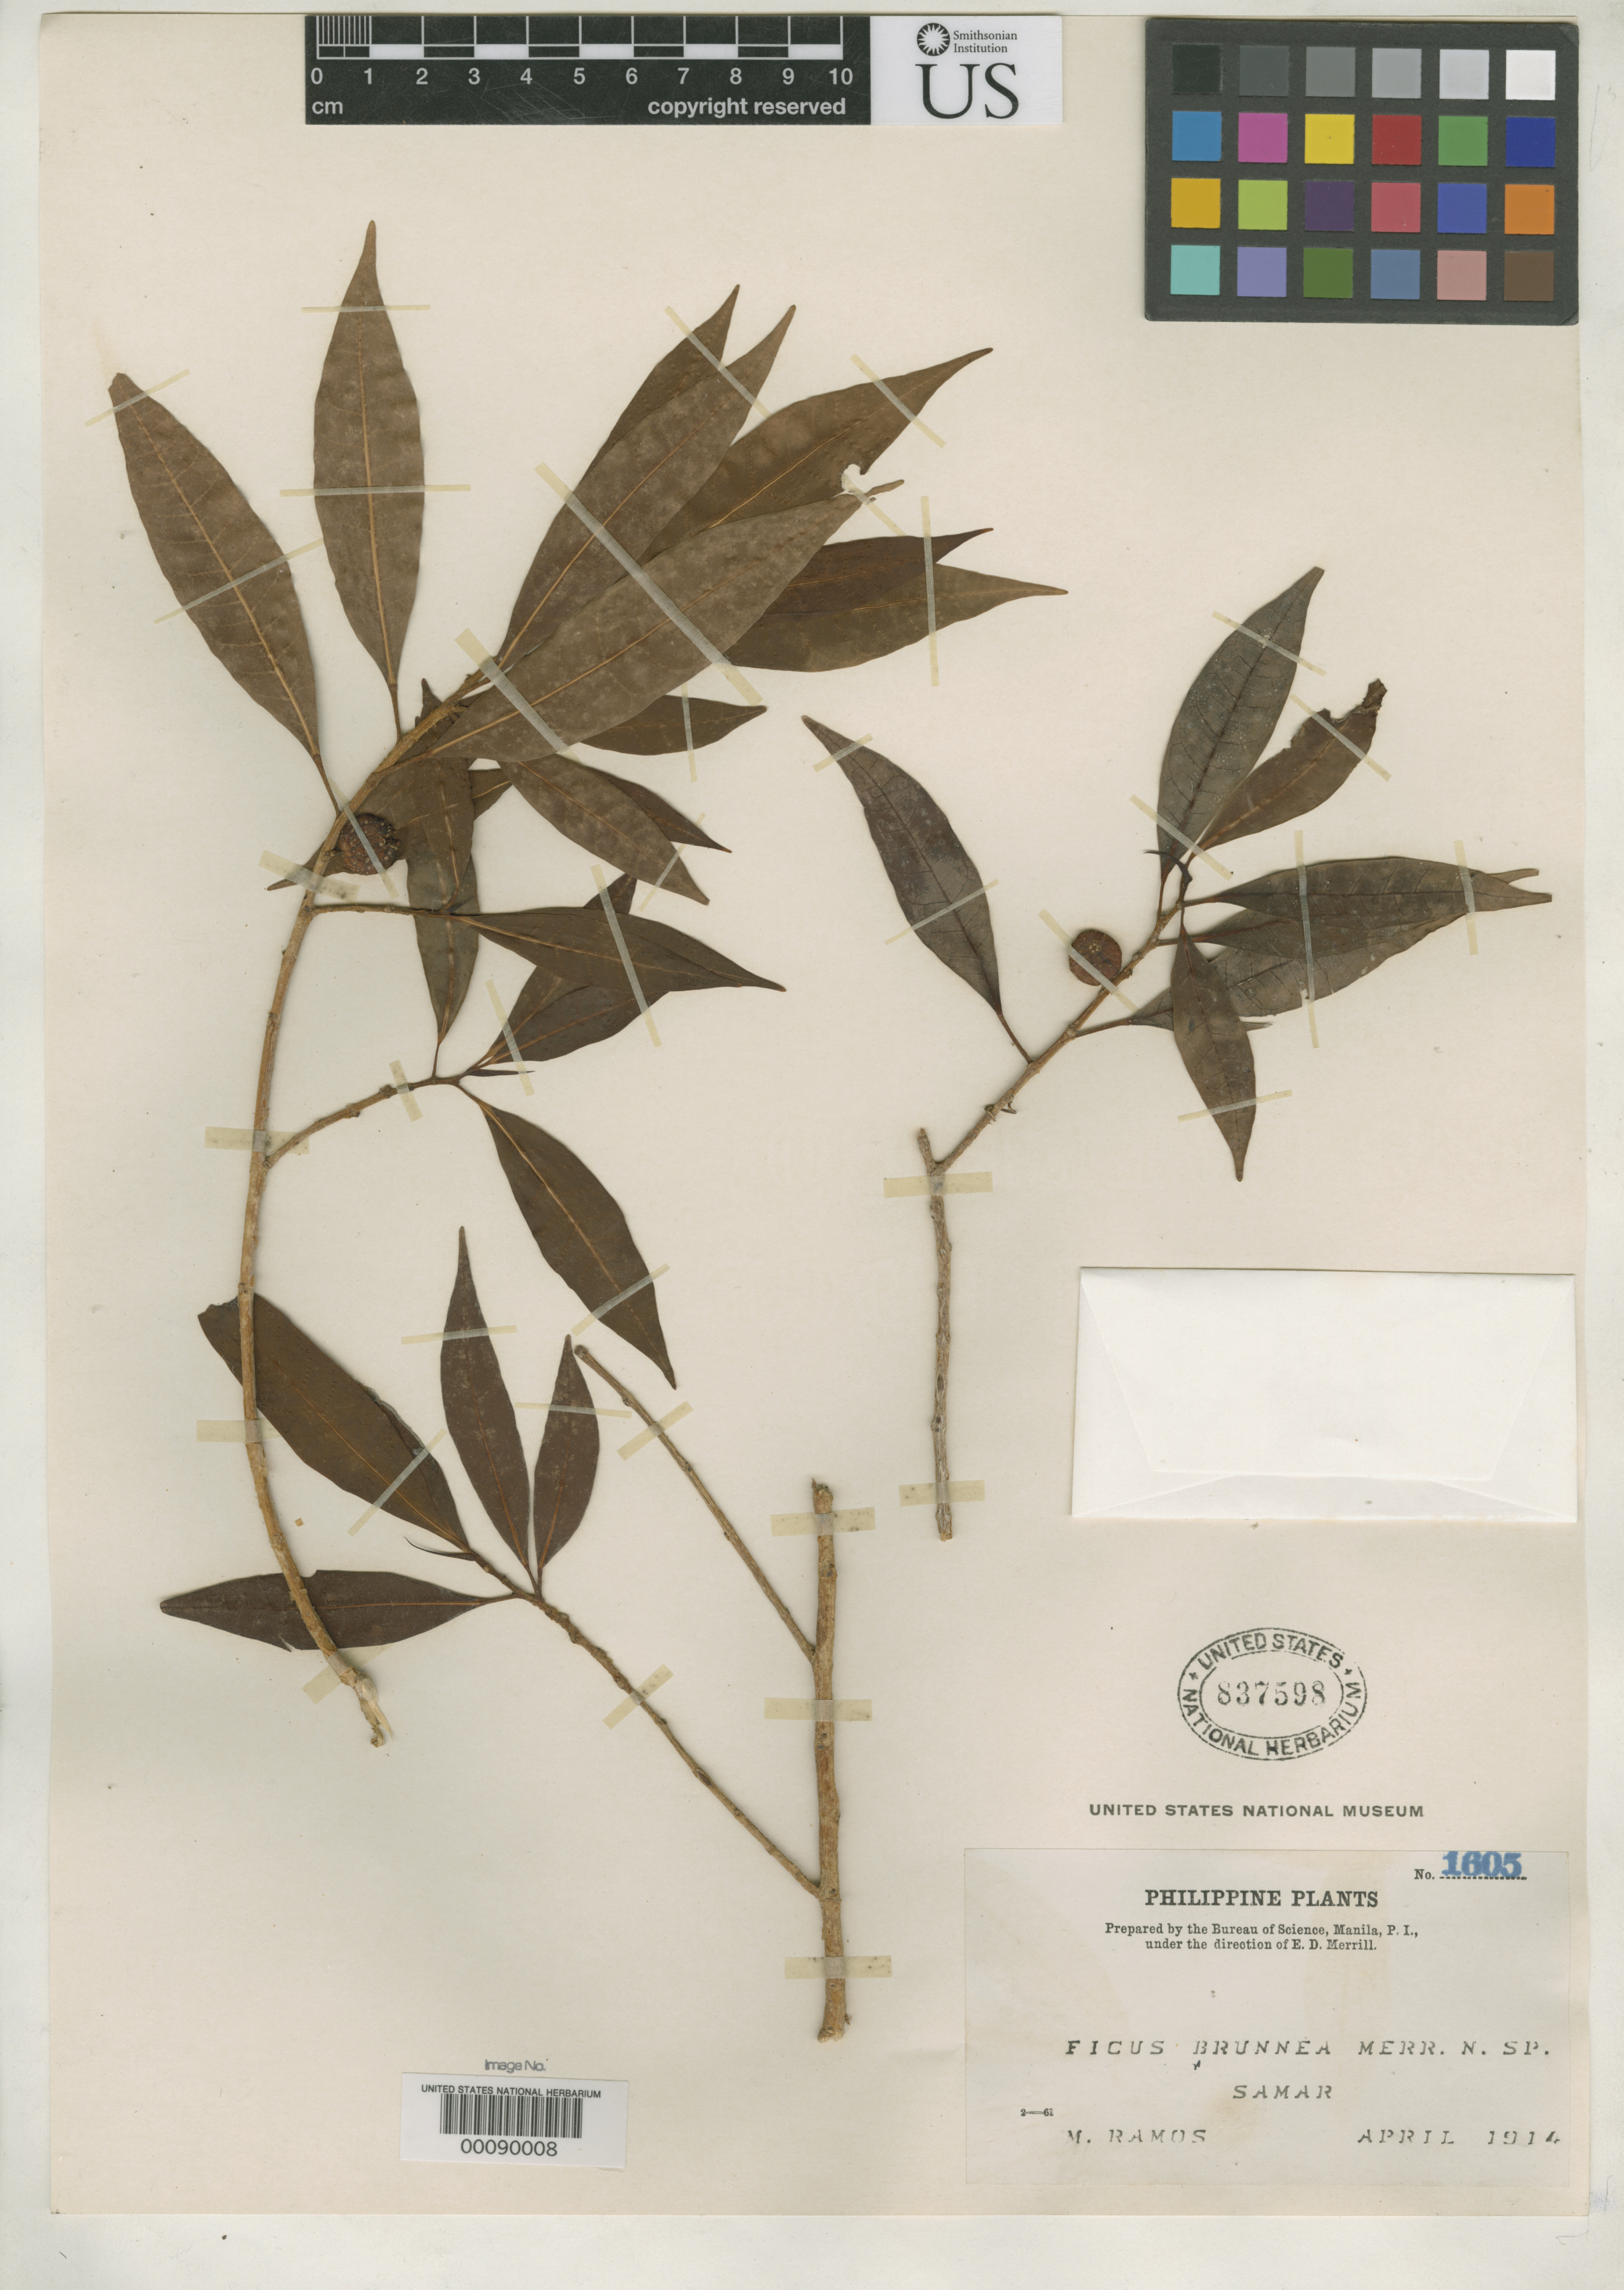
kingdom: Plantae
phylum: Tracheophyta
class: Magnoliopsida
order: Rosales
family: Moraceae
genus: Ficus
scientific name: Ficus brunnea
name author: Merr.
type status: Isosyntype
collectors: M. Ramos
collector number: Phil. Pl. 1605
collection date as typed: Apr 1914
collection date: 1914-04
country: Philippines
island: Samar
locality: Yabong.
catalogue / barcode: US 837598